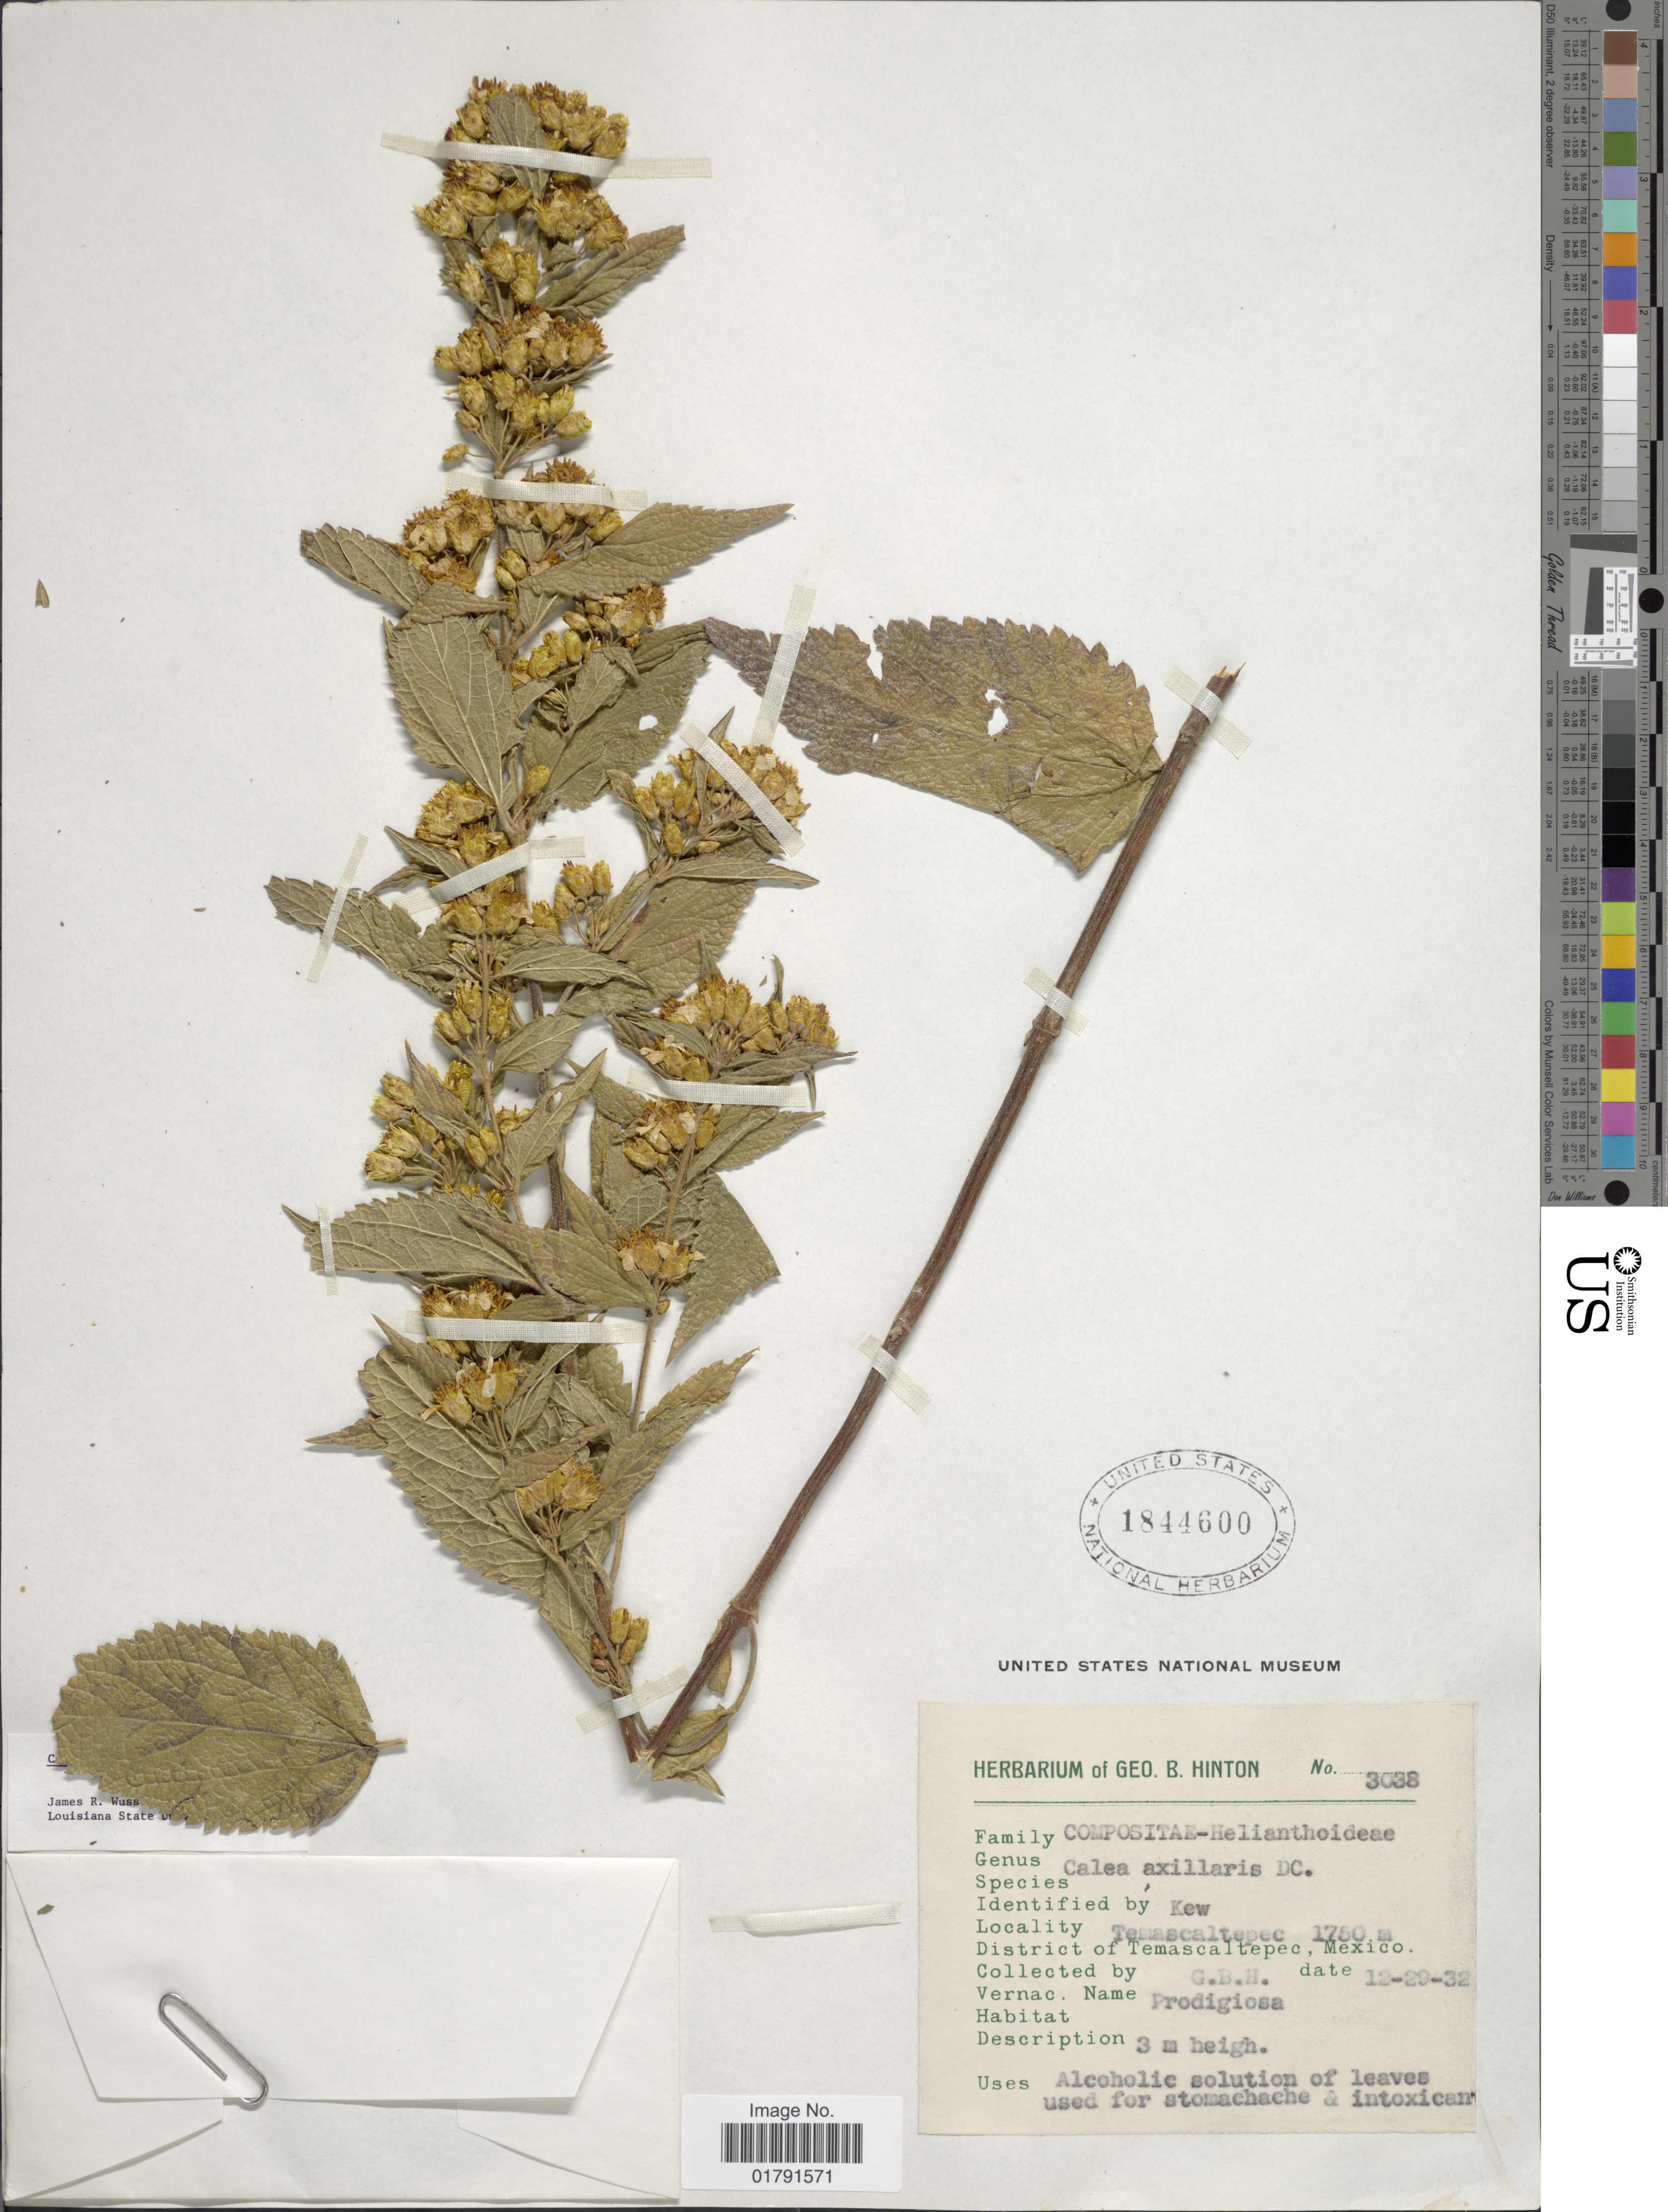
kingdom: Plantae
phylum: Tracheophyta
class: Magnoliopsida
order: Asterales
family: Asteraceae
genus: Calea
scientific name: Calea urticifolia var. urticifolia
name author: (Mill.) DC.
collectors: G. B. Hinton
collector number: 3038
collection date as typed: Transcribed d/m/y: 29/12/32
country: Mexico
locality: Temascaltepec, District of Temascaltepec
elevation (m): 1750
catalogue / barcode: US 1844600